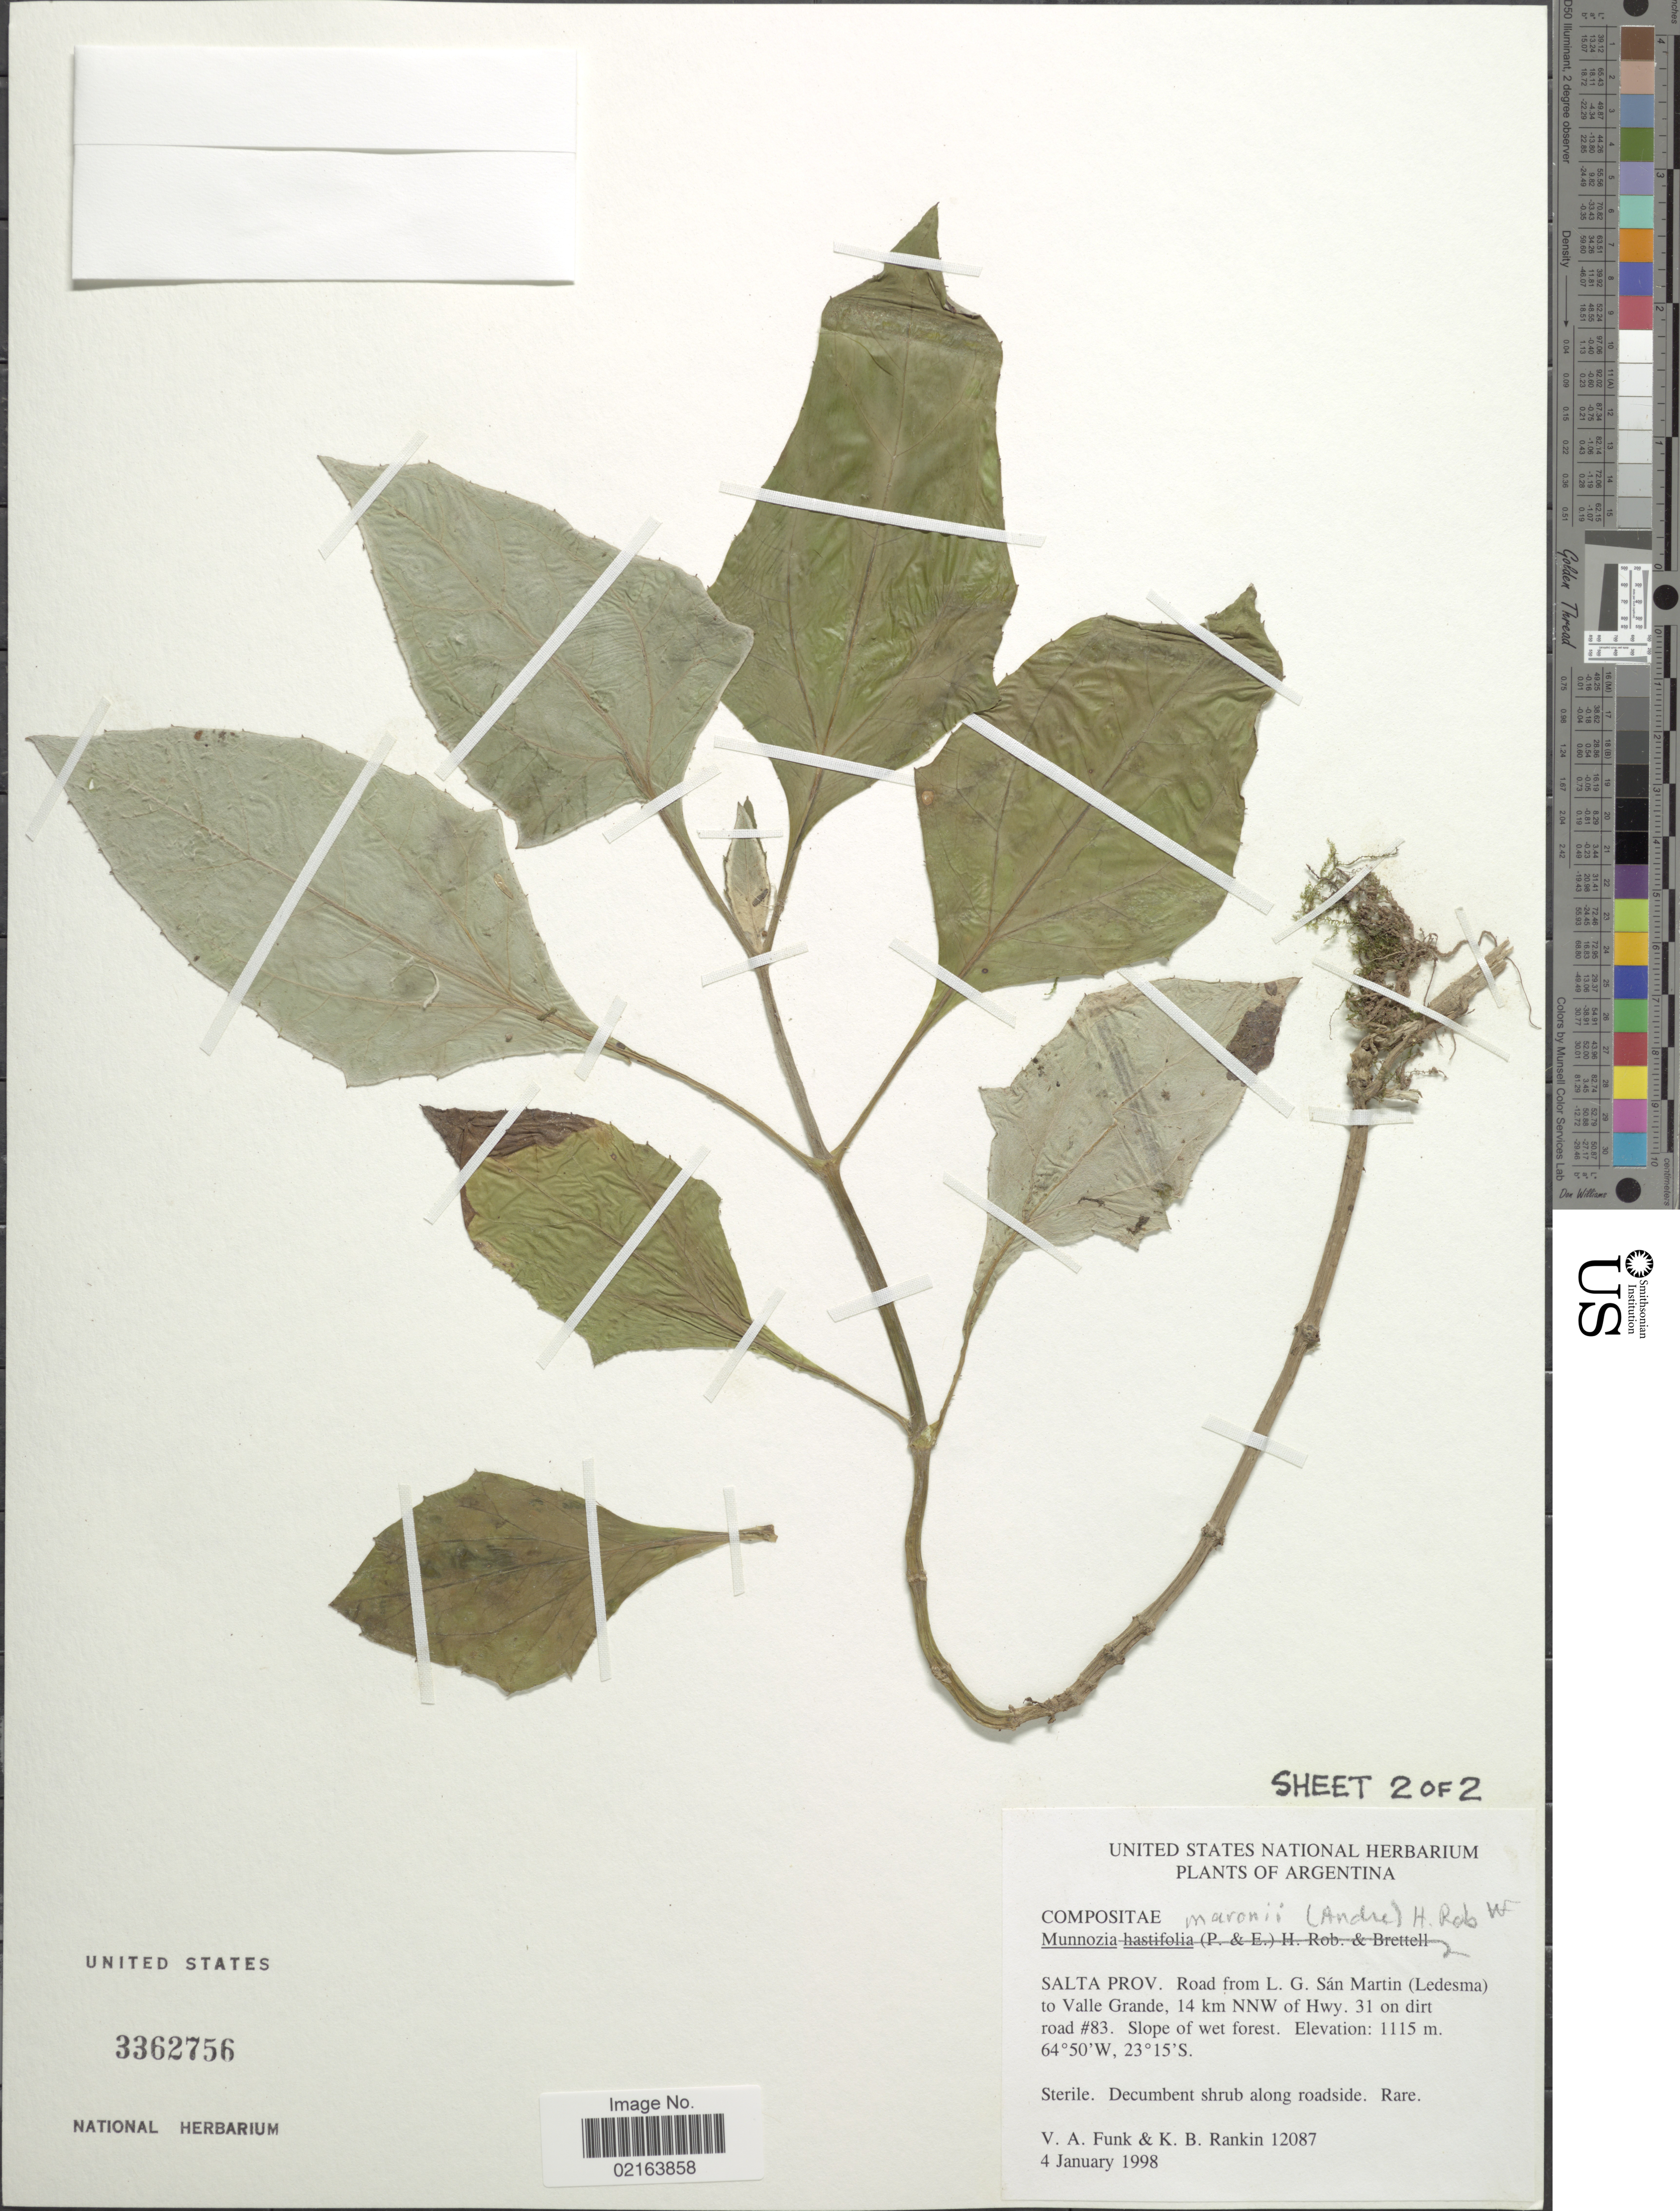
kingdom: Plantae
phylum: Tracheophyta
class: Magnoliopsida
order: Asterales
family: Asteraceae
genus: Munnozia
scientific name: Munnozia maronii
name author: (André) H. Rob.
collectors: V. Funk & K. B. Rankin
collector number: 12087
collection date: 1998-01-04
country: Argentina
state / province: Salta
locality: Salta Prov. Road from L.G. San Martin (Ledesma) to Valle Grande, 14 km NNW of Hwy. 31 on dirt road #83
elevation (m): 1115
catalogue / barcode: US 3362756